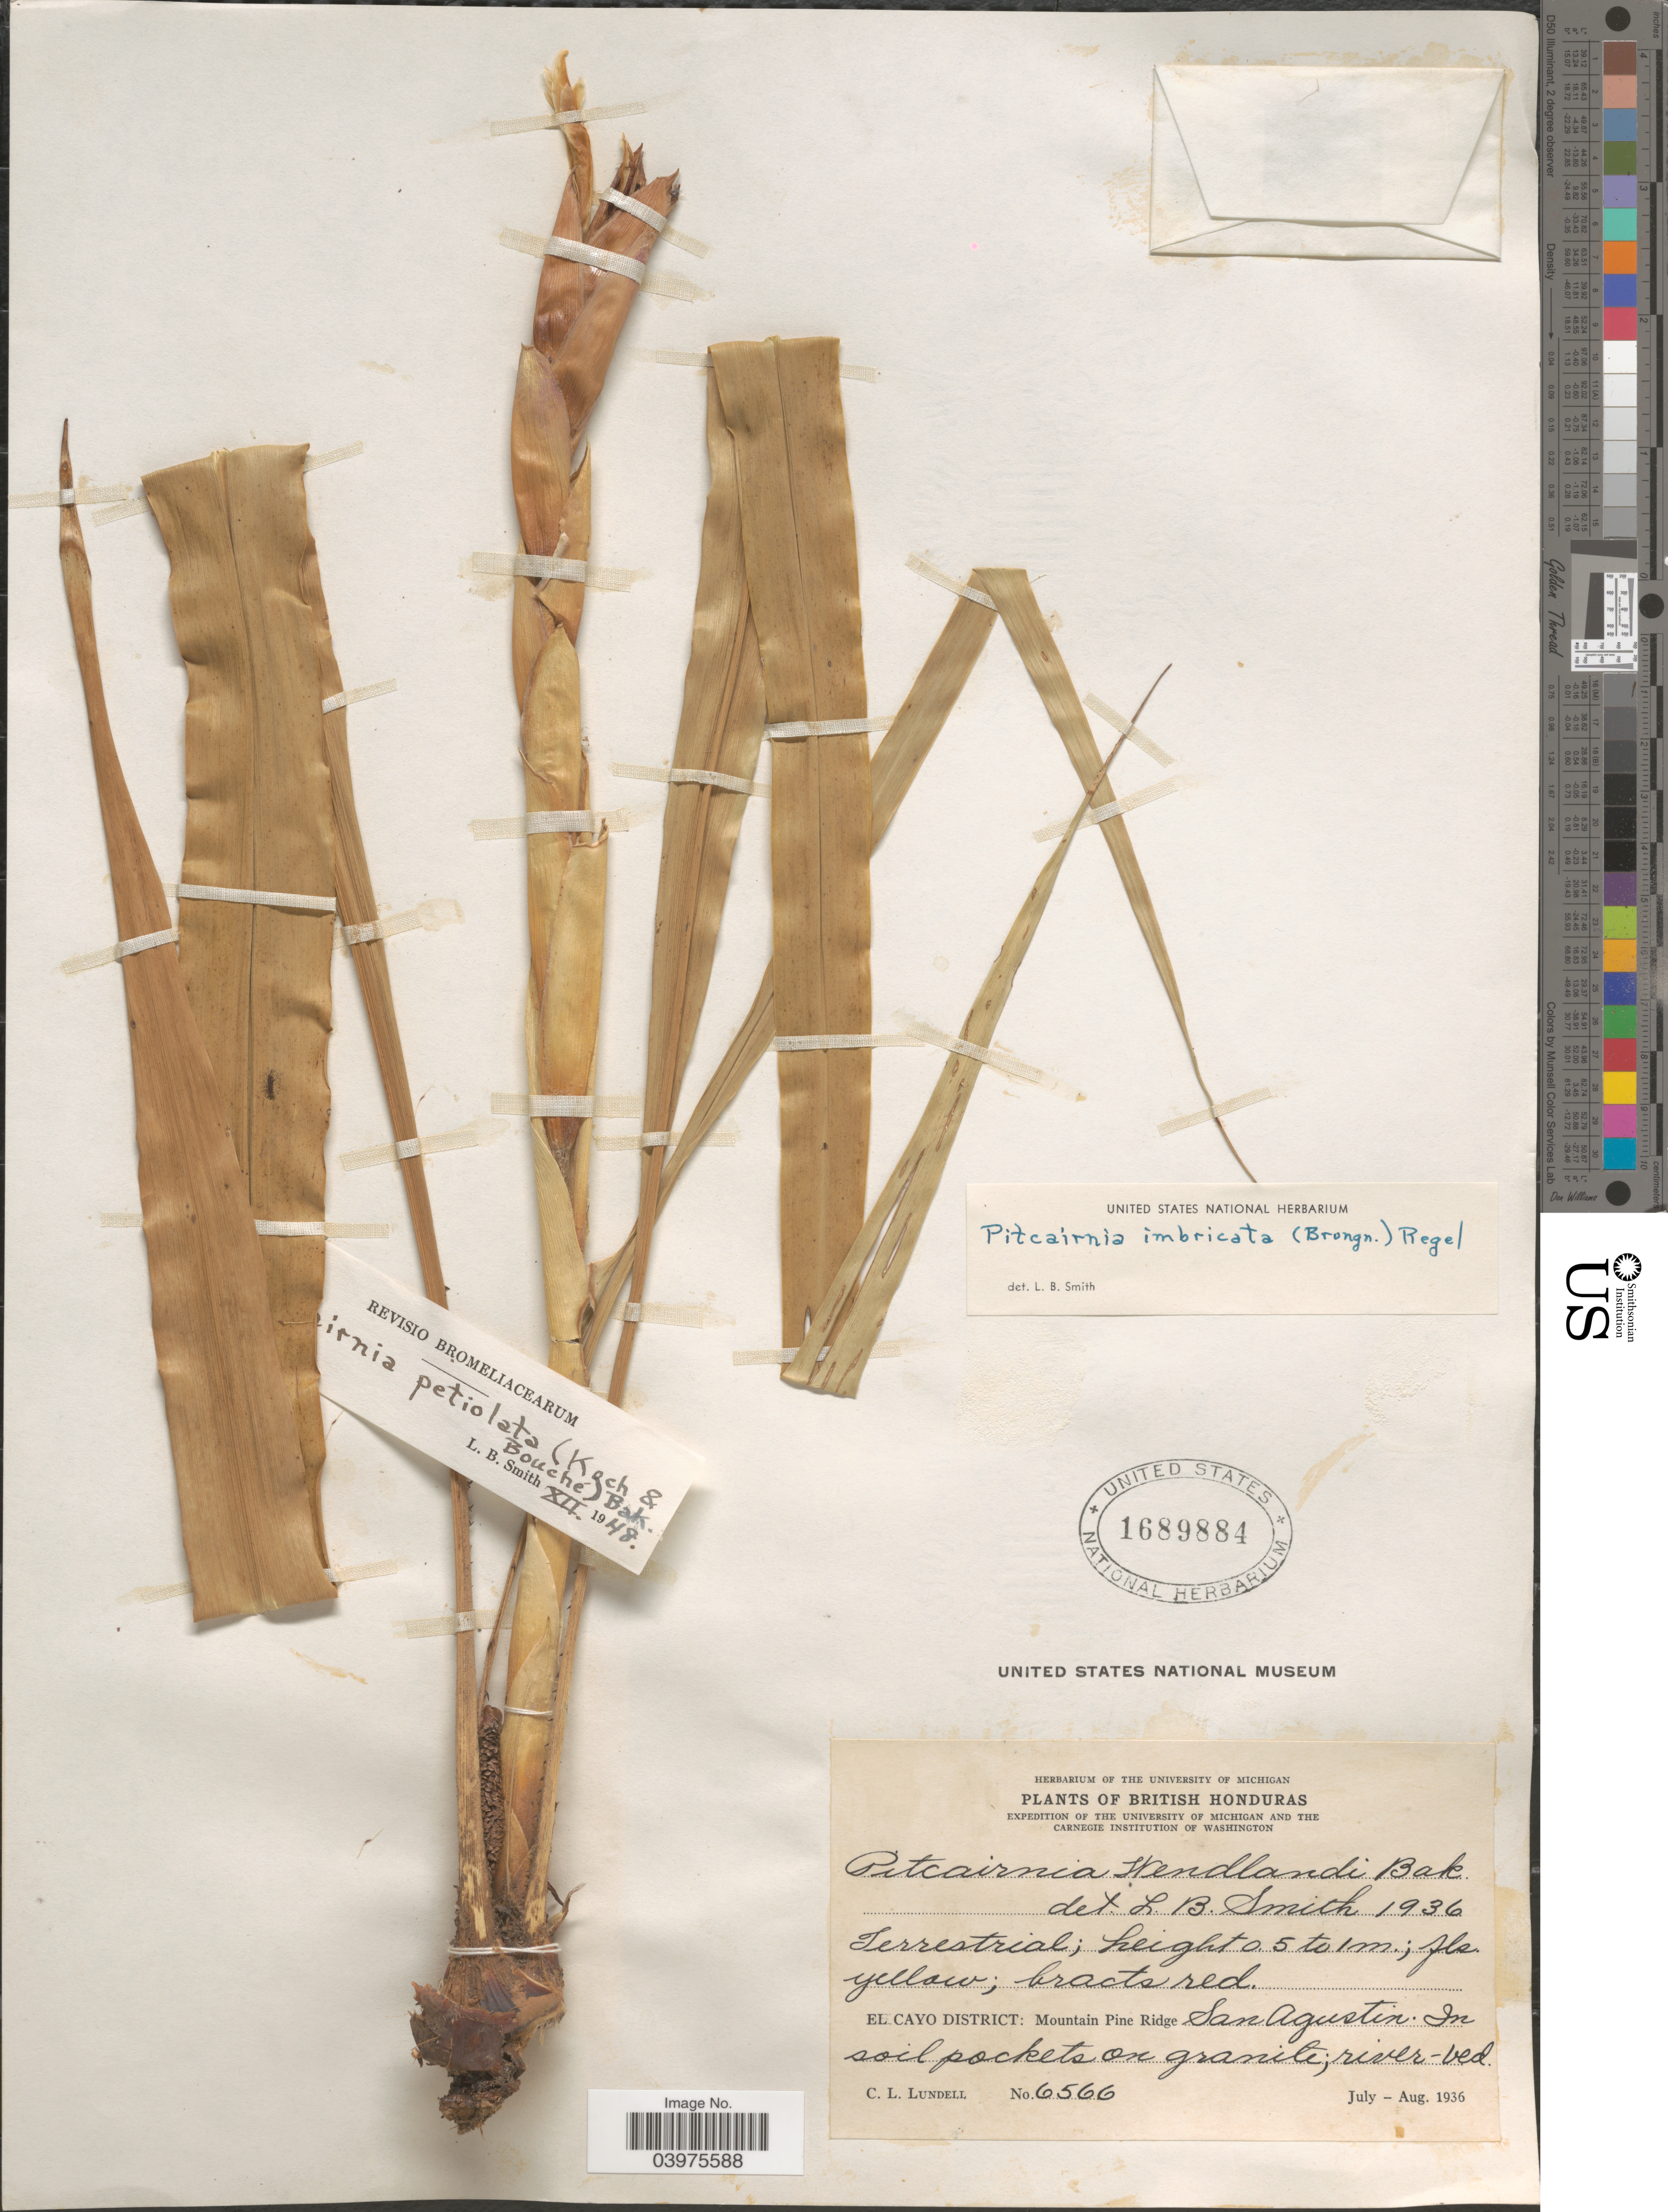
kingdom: Plantae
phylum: Tracheophyta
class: Liliopsida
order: Poales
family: Bromeliaceae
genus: Pitcairnia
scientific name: Pitcairnia imbricata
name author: (Brongn.) Regel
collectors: C. L. Lundell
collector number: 6566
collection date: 1936-07/1936-08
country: Belize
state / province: Cayo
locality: British Honduras. El Cayo District: Mountain Pine Ridge San Augustin.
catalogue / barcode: US 1689884